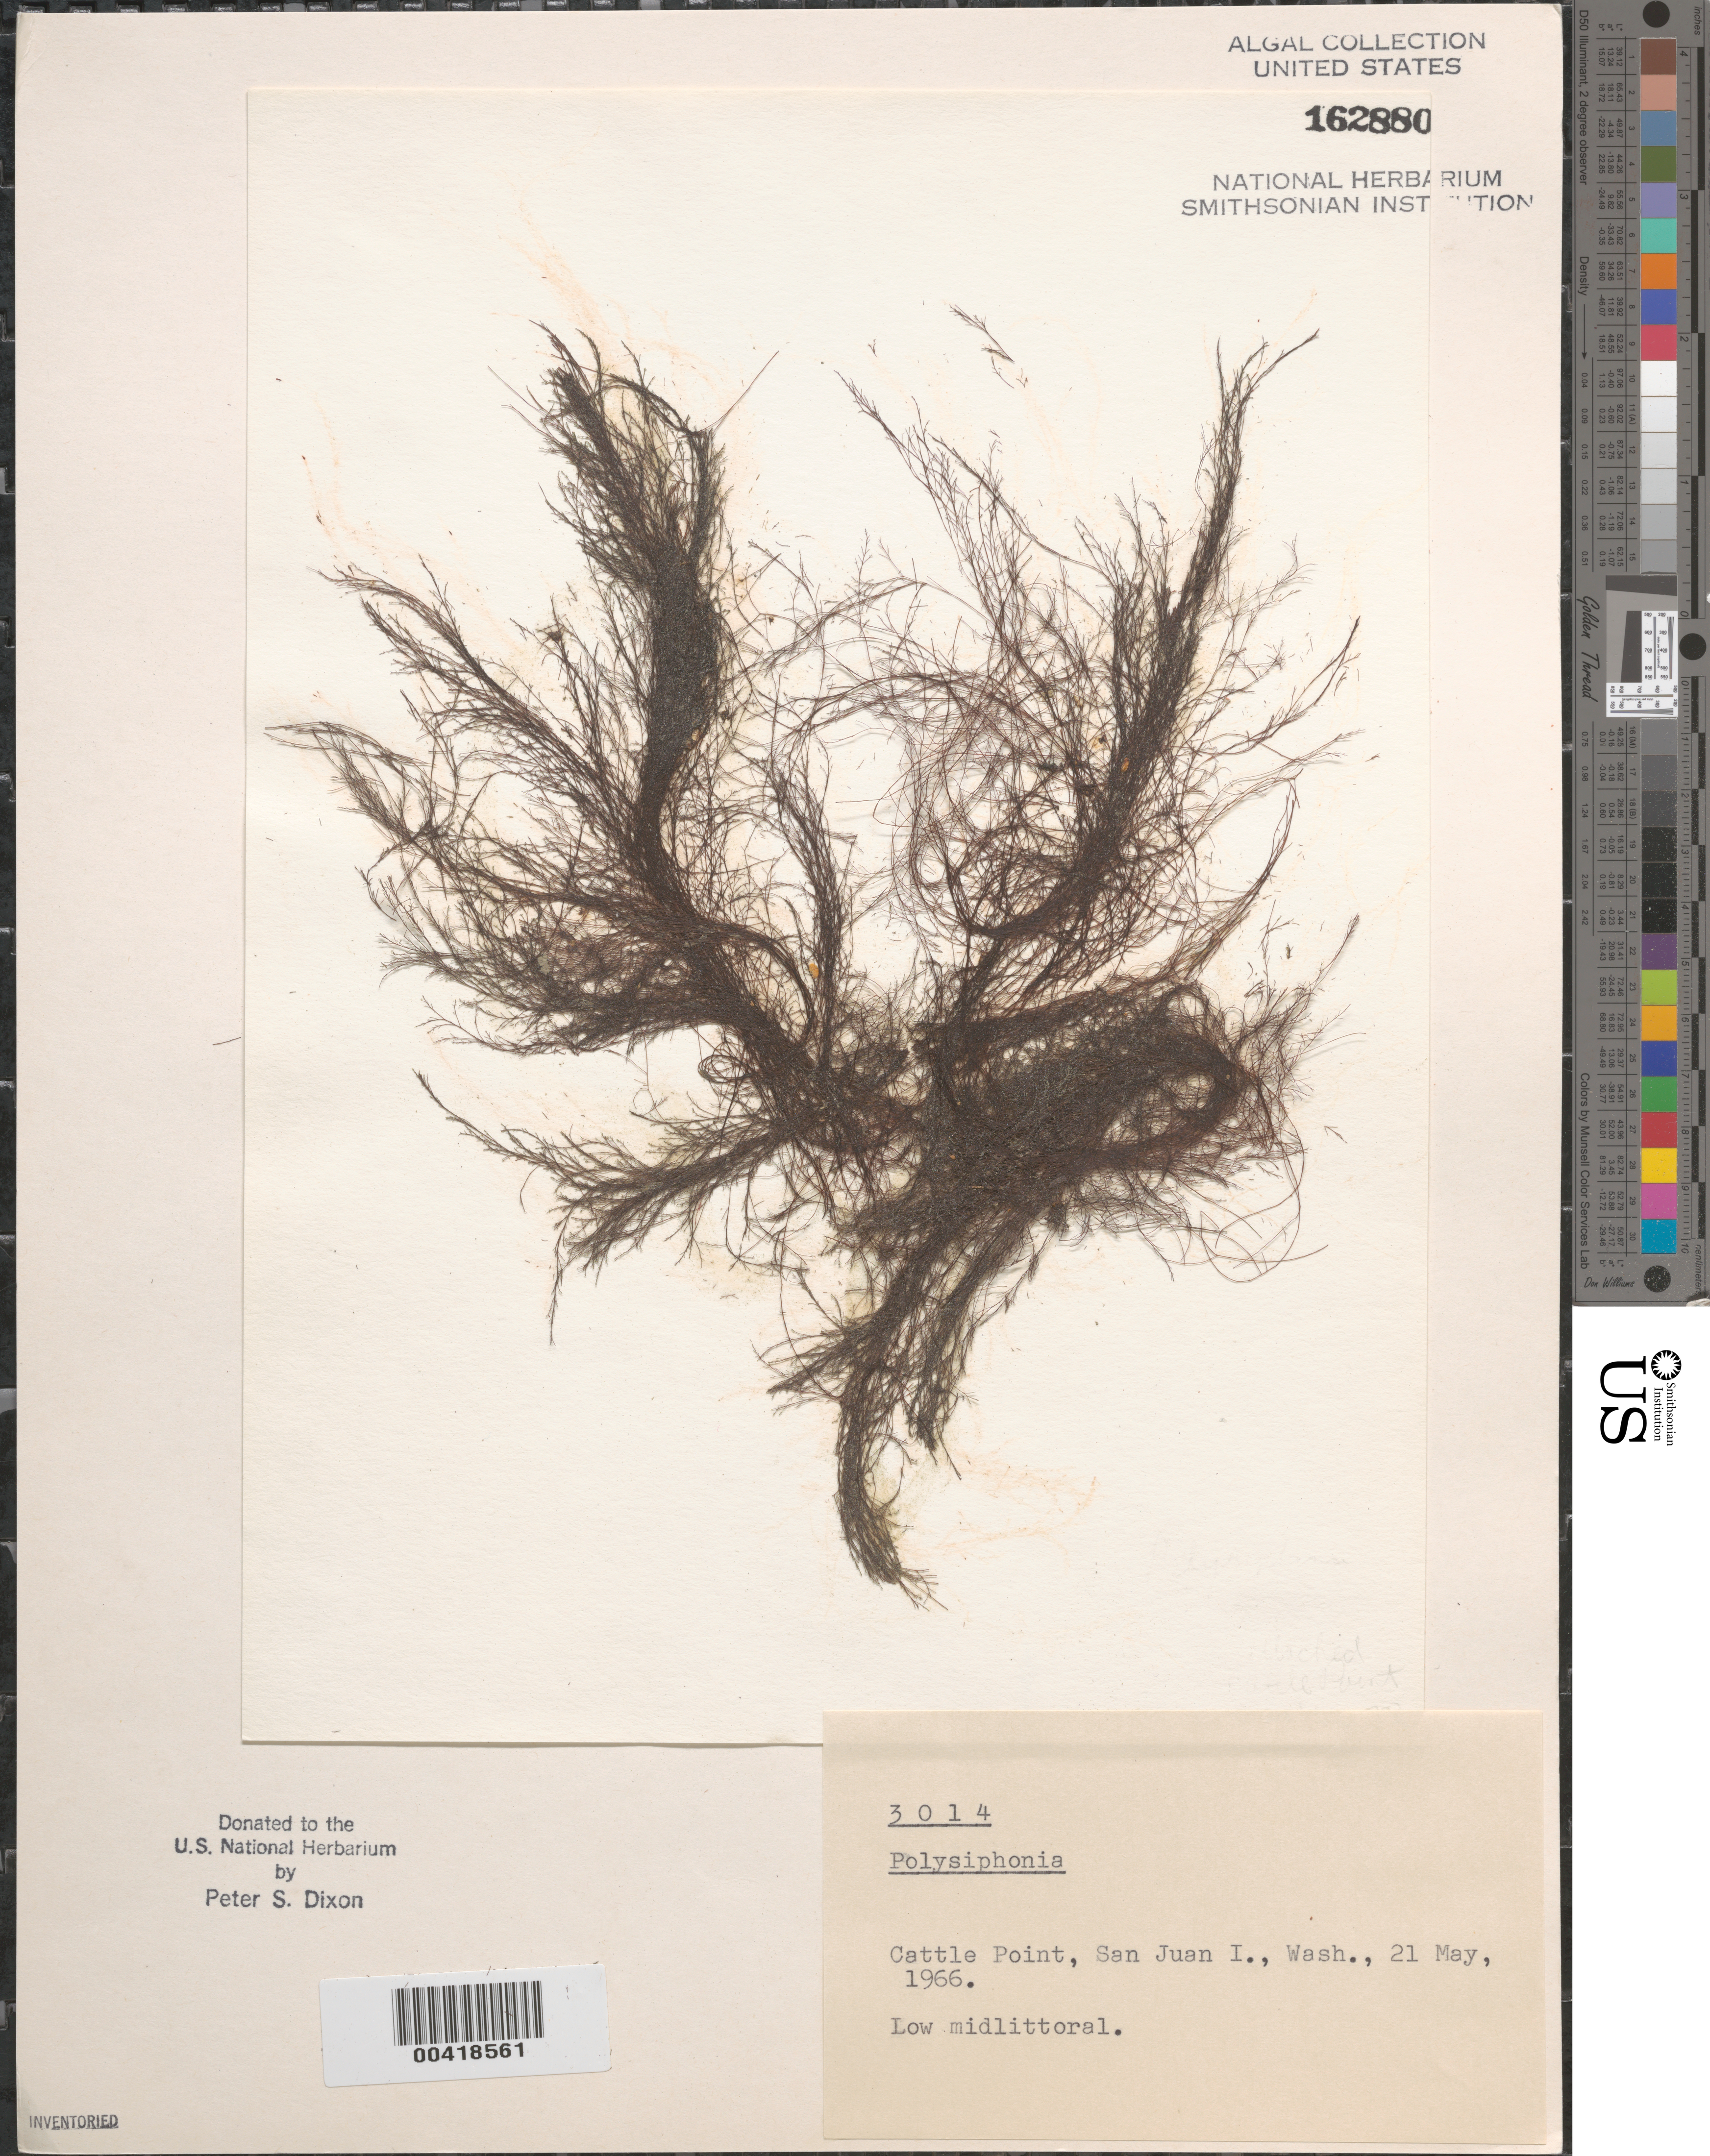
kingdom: Plantae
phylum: Rhodophyta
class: Florideophyceae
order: Ceramiales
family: Rhodomelaceae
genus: Polysiphonia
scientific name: Polysiphonia sp.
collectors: P. S. Dixon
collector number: PSD 3014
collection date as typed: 21 May 1966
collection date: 1966-05-21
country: United States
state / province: Washington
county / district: San Juan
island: San Juan Island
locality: Cattle Point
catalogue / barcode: US 162880